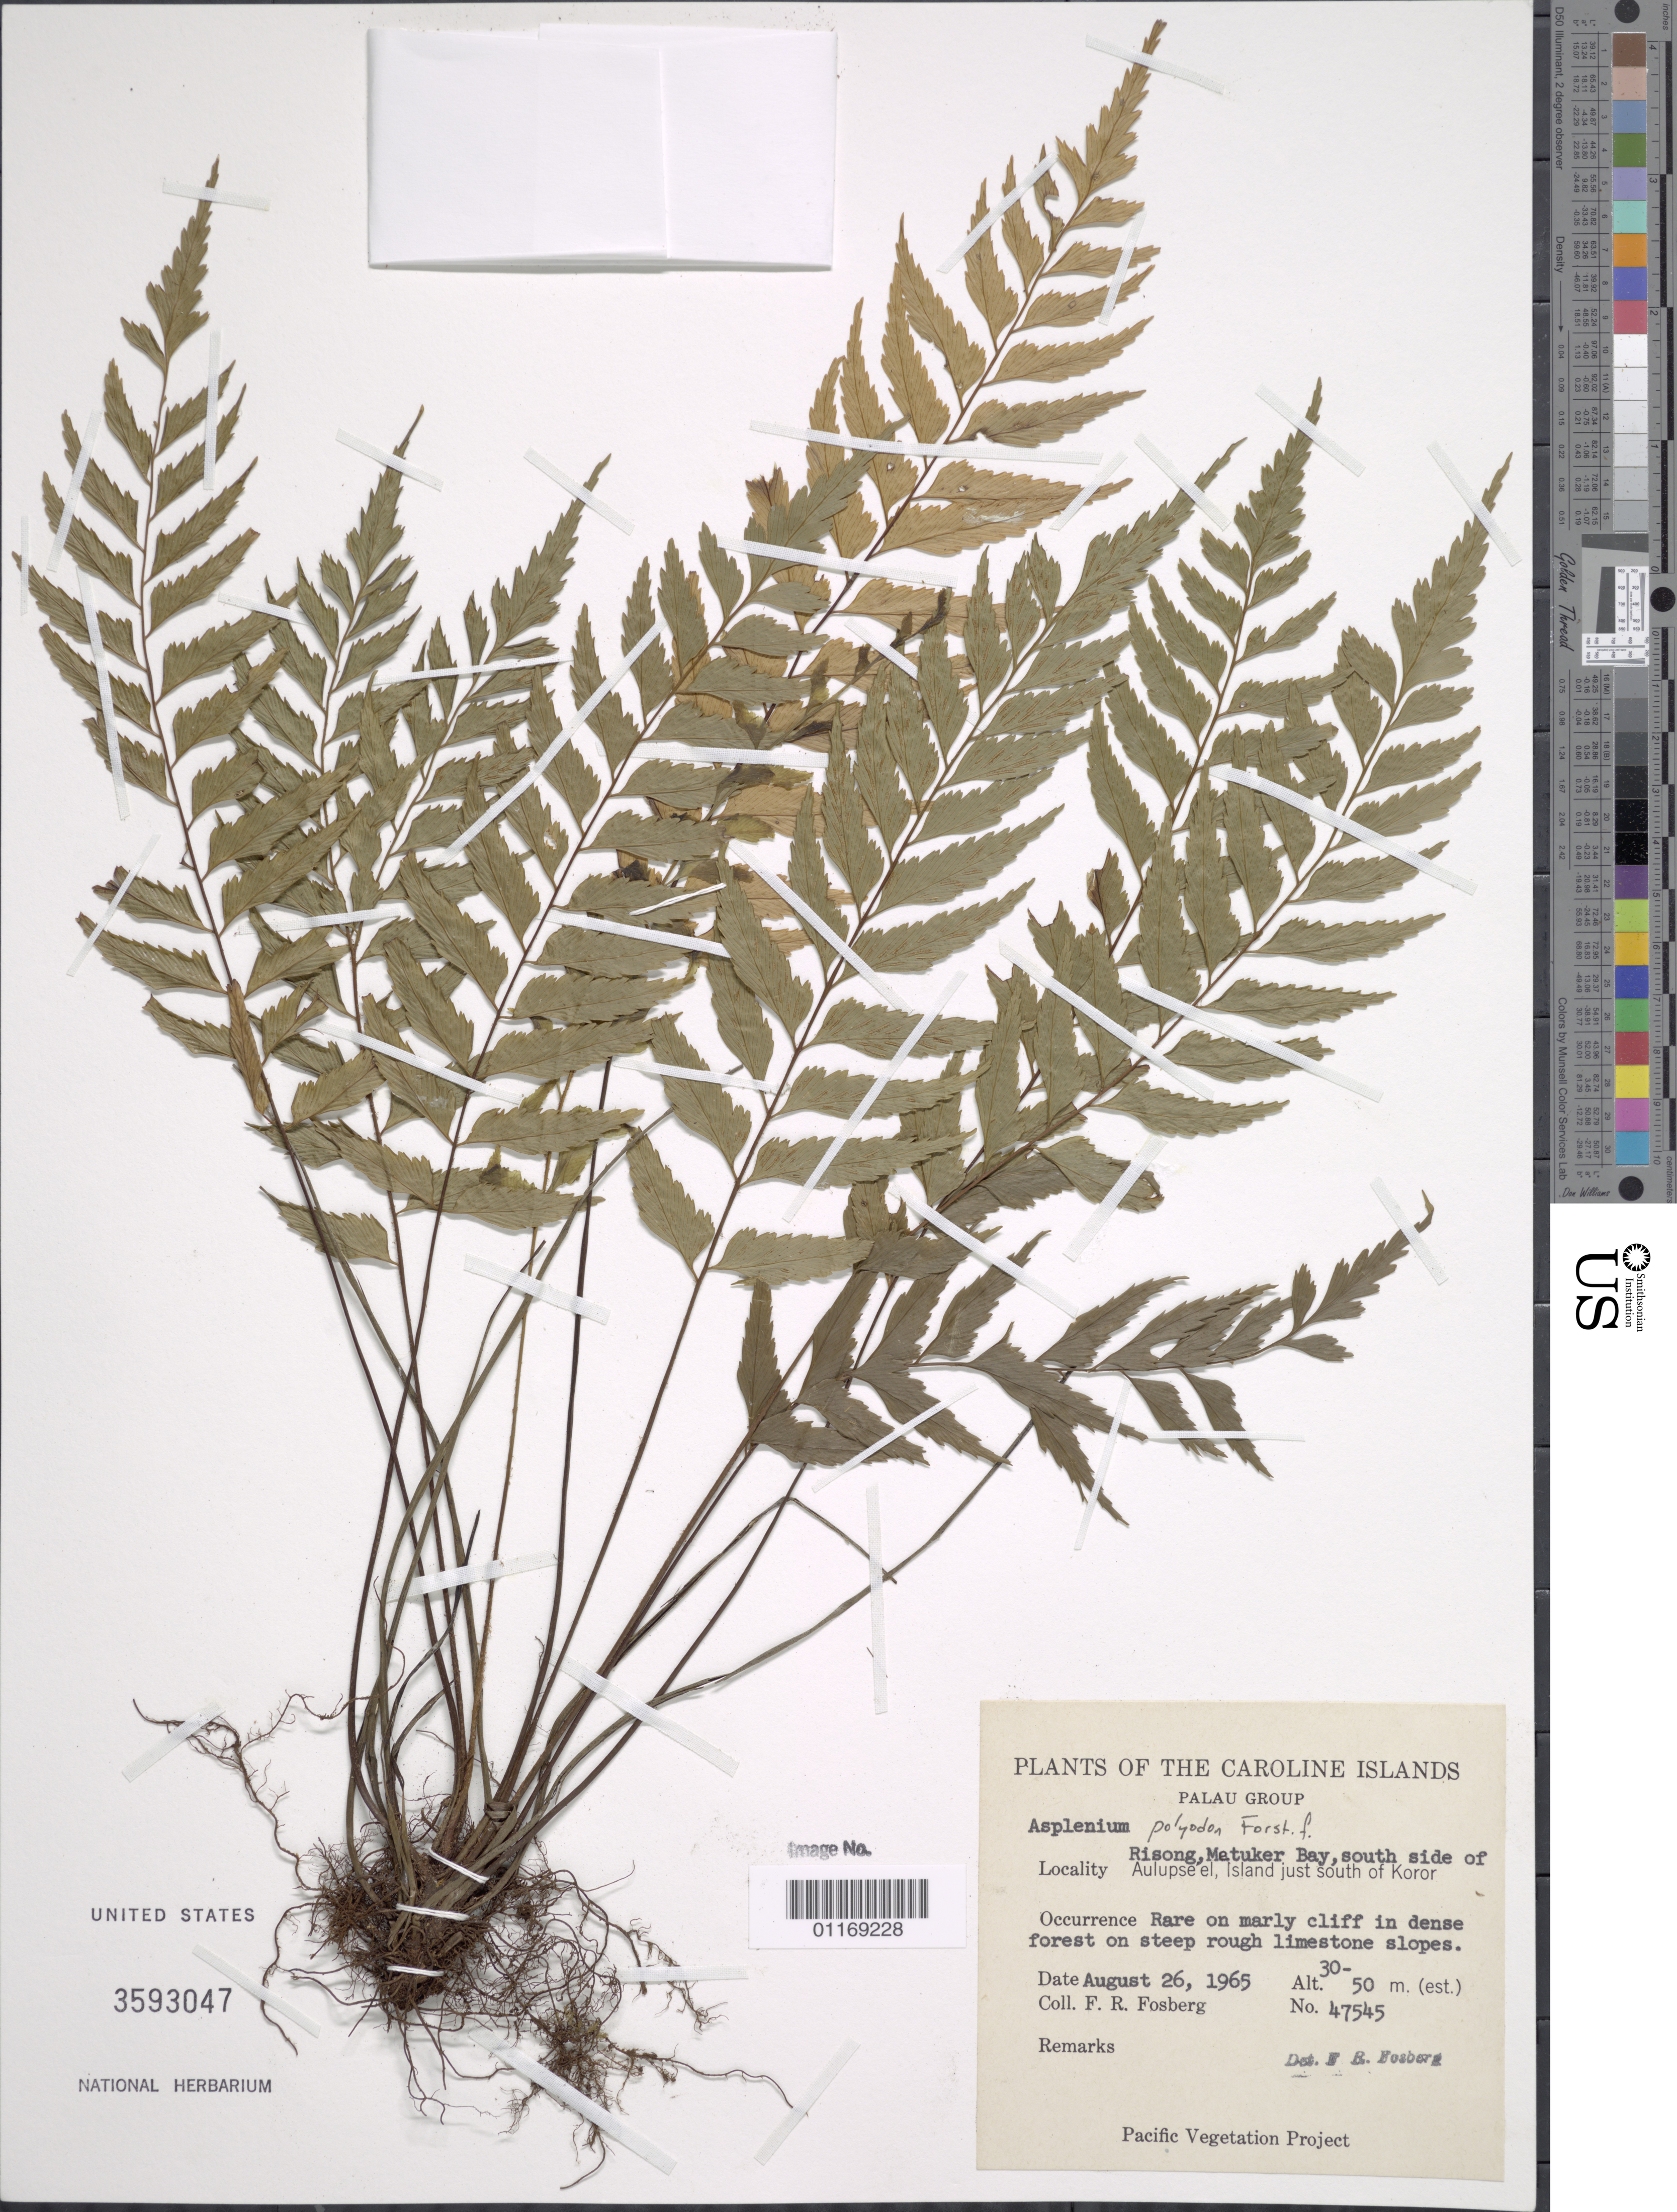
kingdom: Plantae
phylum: Tracheophyta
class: Polypodiopsida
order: Polypodiales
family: Aspleniaceae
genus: Asplenium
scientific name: Asplenium polyodon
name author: G. Forst.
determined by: Fosberg, F. R.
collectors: F. R. Fosberg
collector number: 47545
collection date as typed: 26 Aug 1965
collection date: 1965-08-26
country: Palau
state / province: Koror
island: Ulebsechel [Aulupse'el]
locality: Risong, Matuker Bay, S side of island just S of Koror.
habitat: Cliff in dense forest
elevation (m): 30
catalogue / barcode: US 3593047